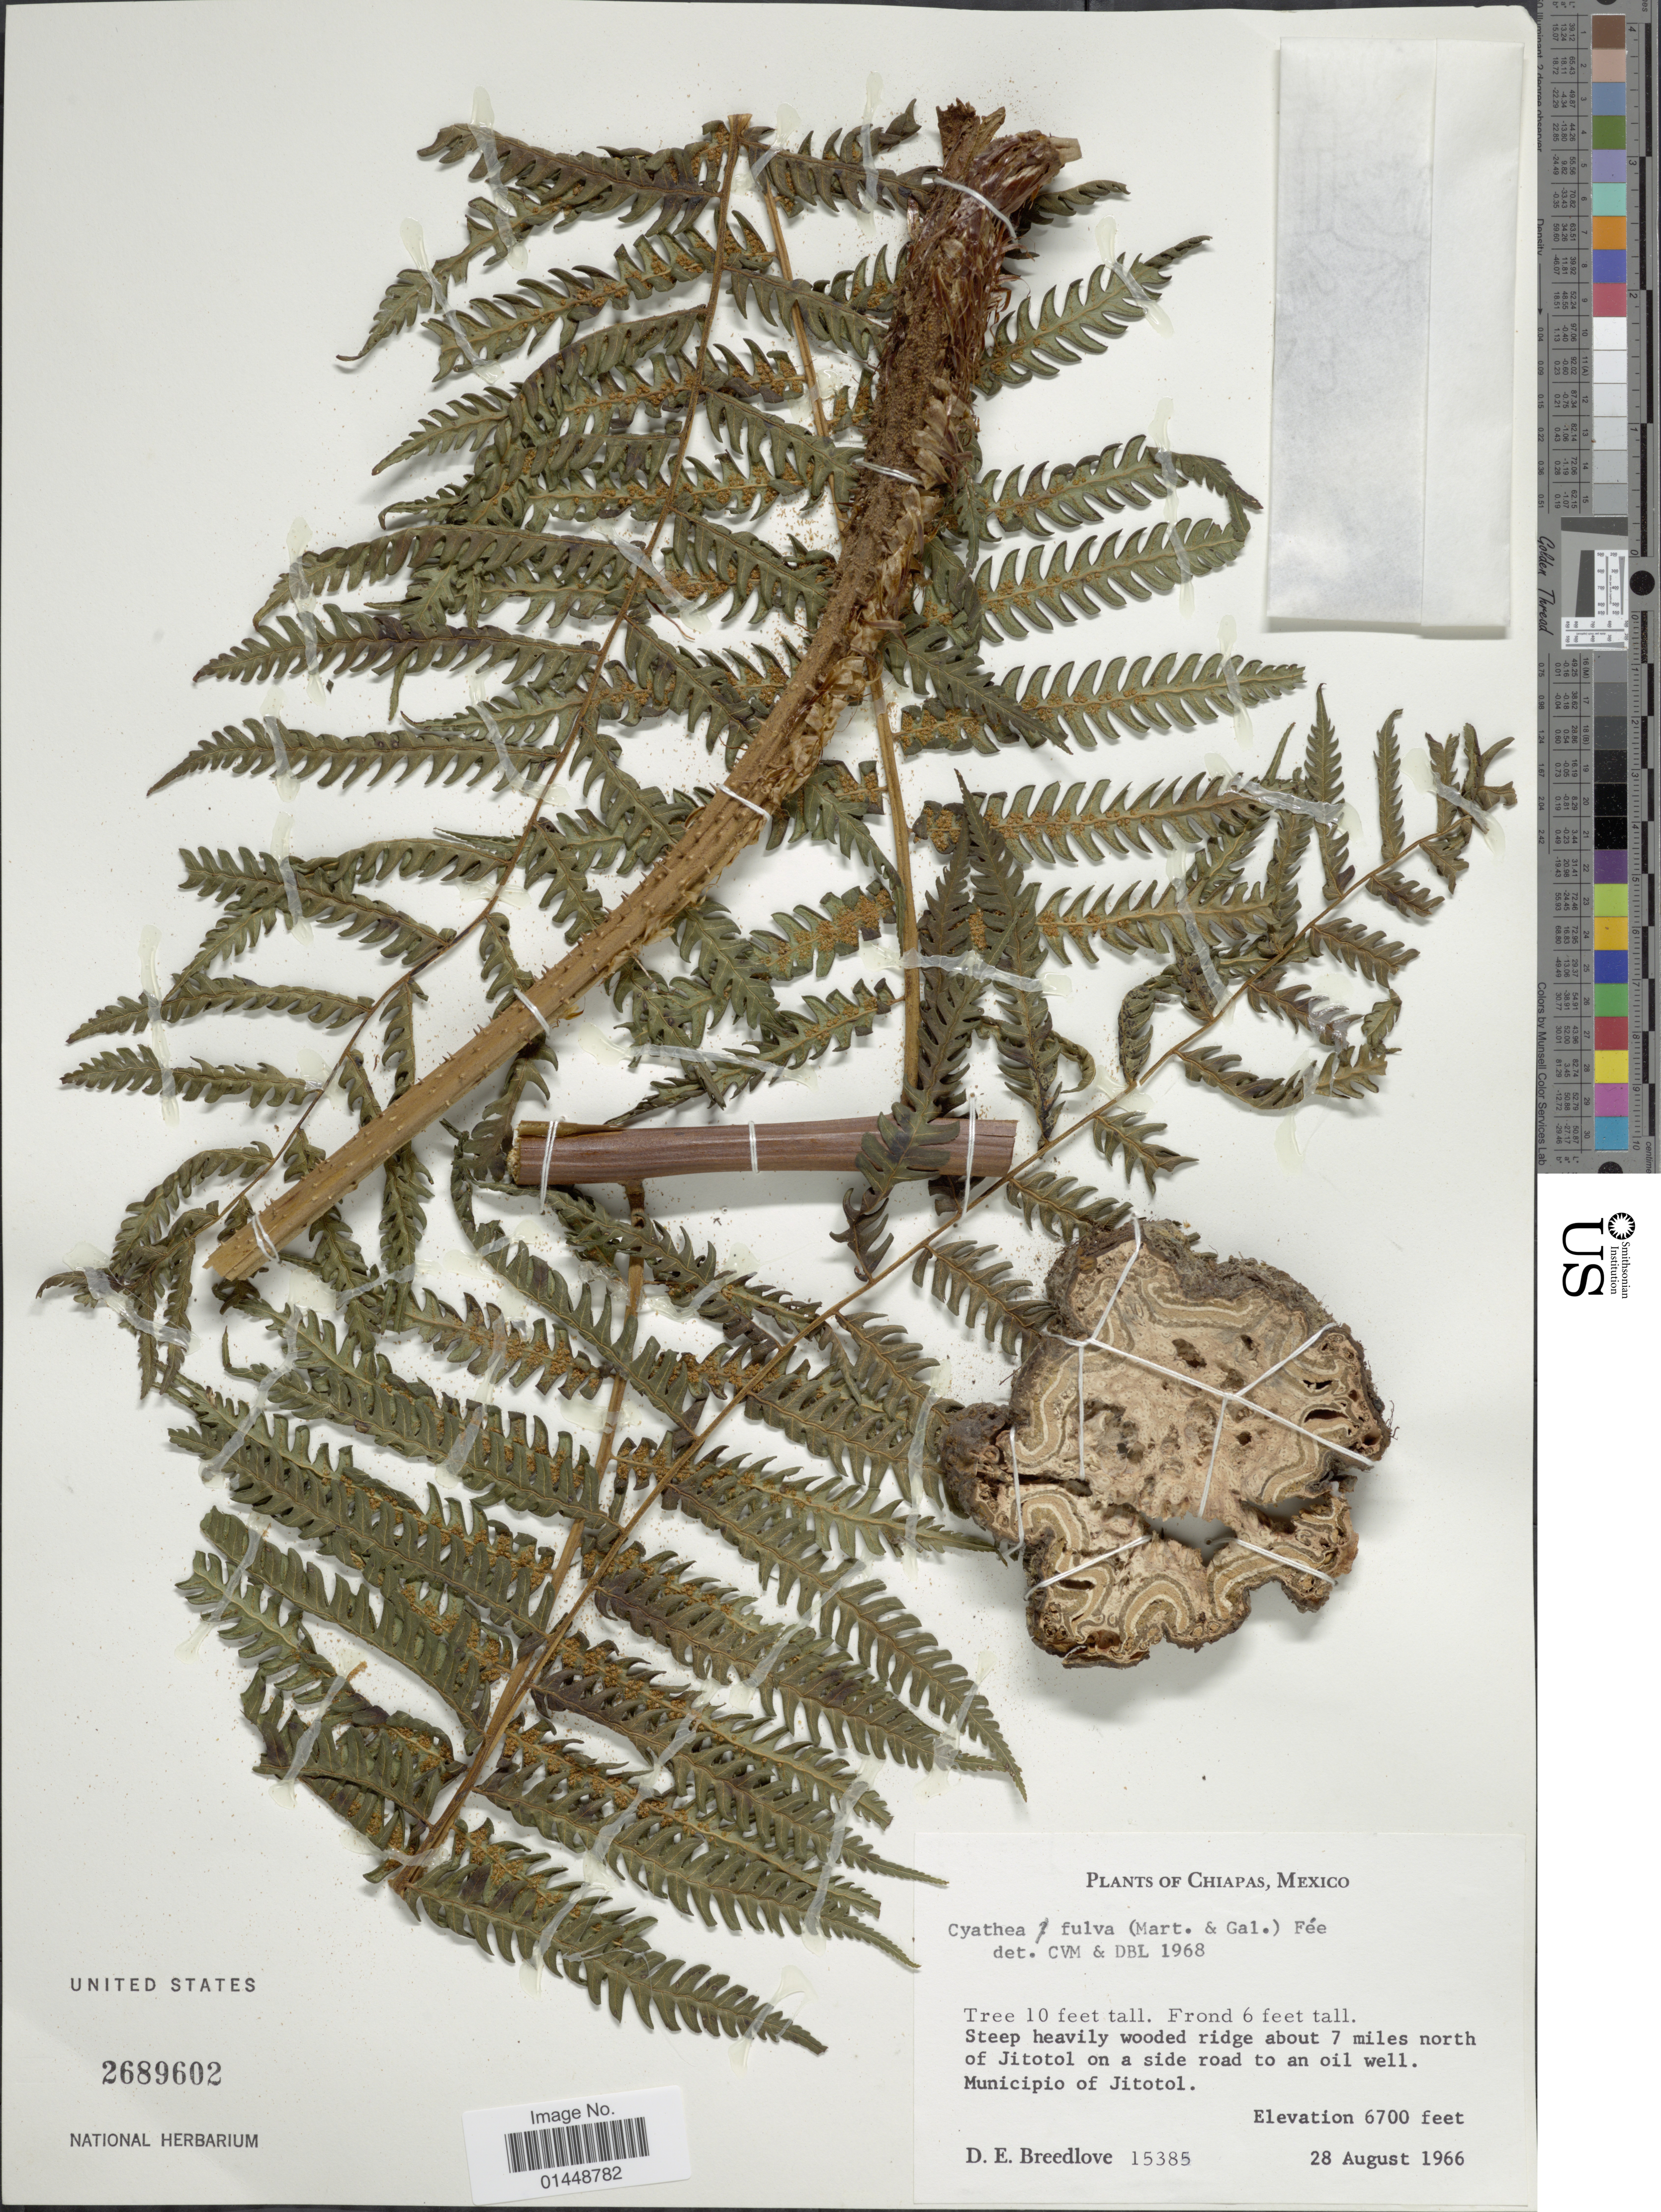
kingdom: Plantae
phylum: Tracheophyta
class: Polypodiopsida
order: Cyatheales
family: Cyatheaceae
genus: Cyathea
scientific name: Cyathea fulva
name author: (M. Martens & Galeotti) Fée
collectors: D. E. Breedlove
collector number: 15385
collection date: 1966-08-28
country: Mexico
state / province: Chiapas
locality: Steep heavily wooded ridge about 7 miles north of Jitotol on a side road to an oil well. Municipio of Jitotol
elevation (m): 2042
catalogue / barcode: US 2689602